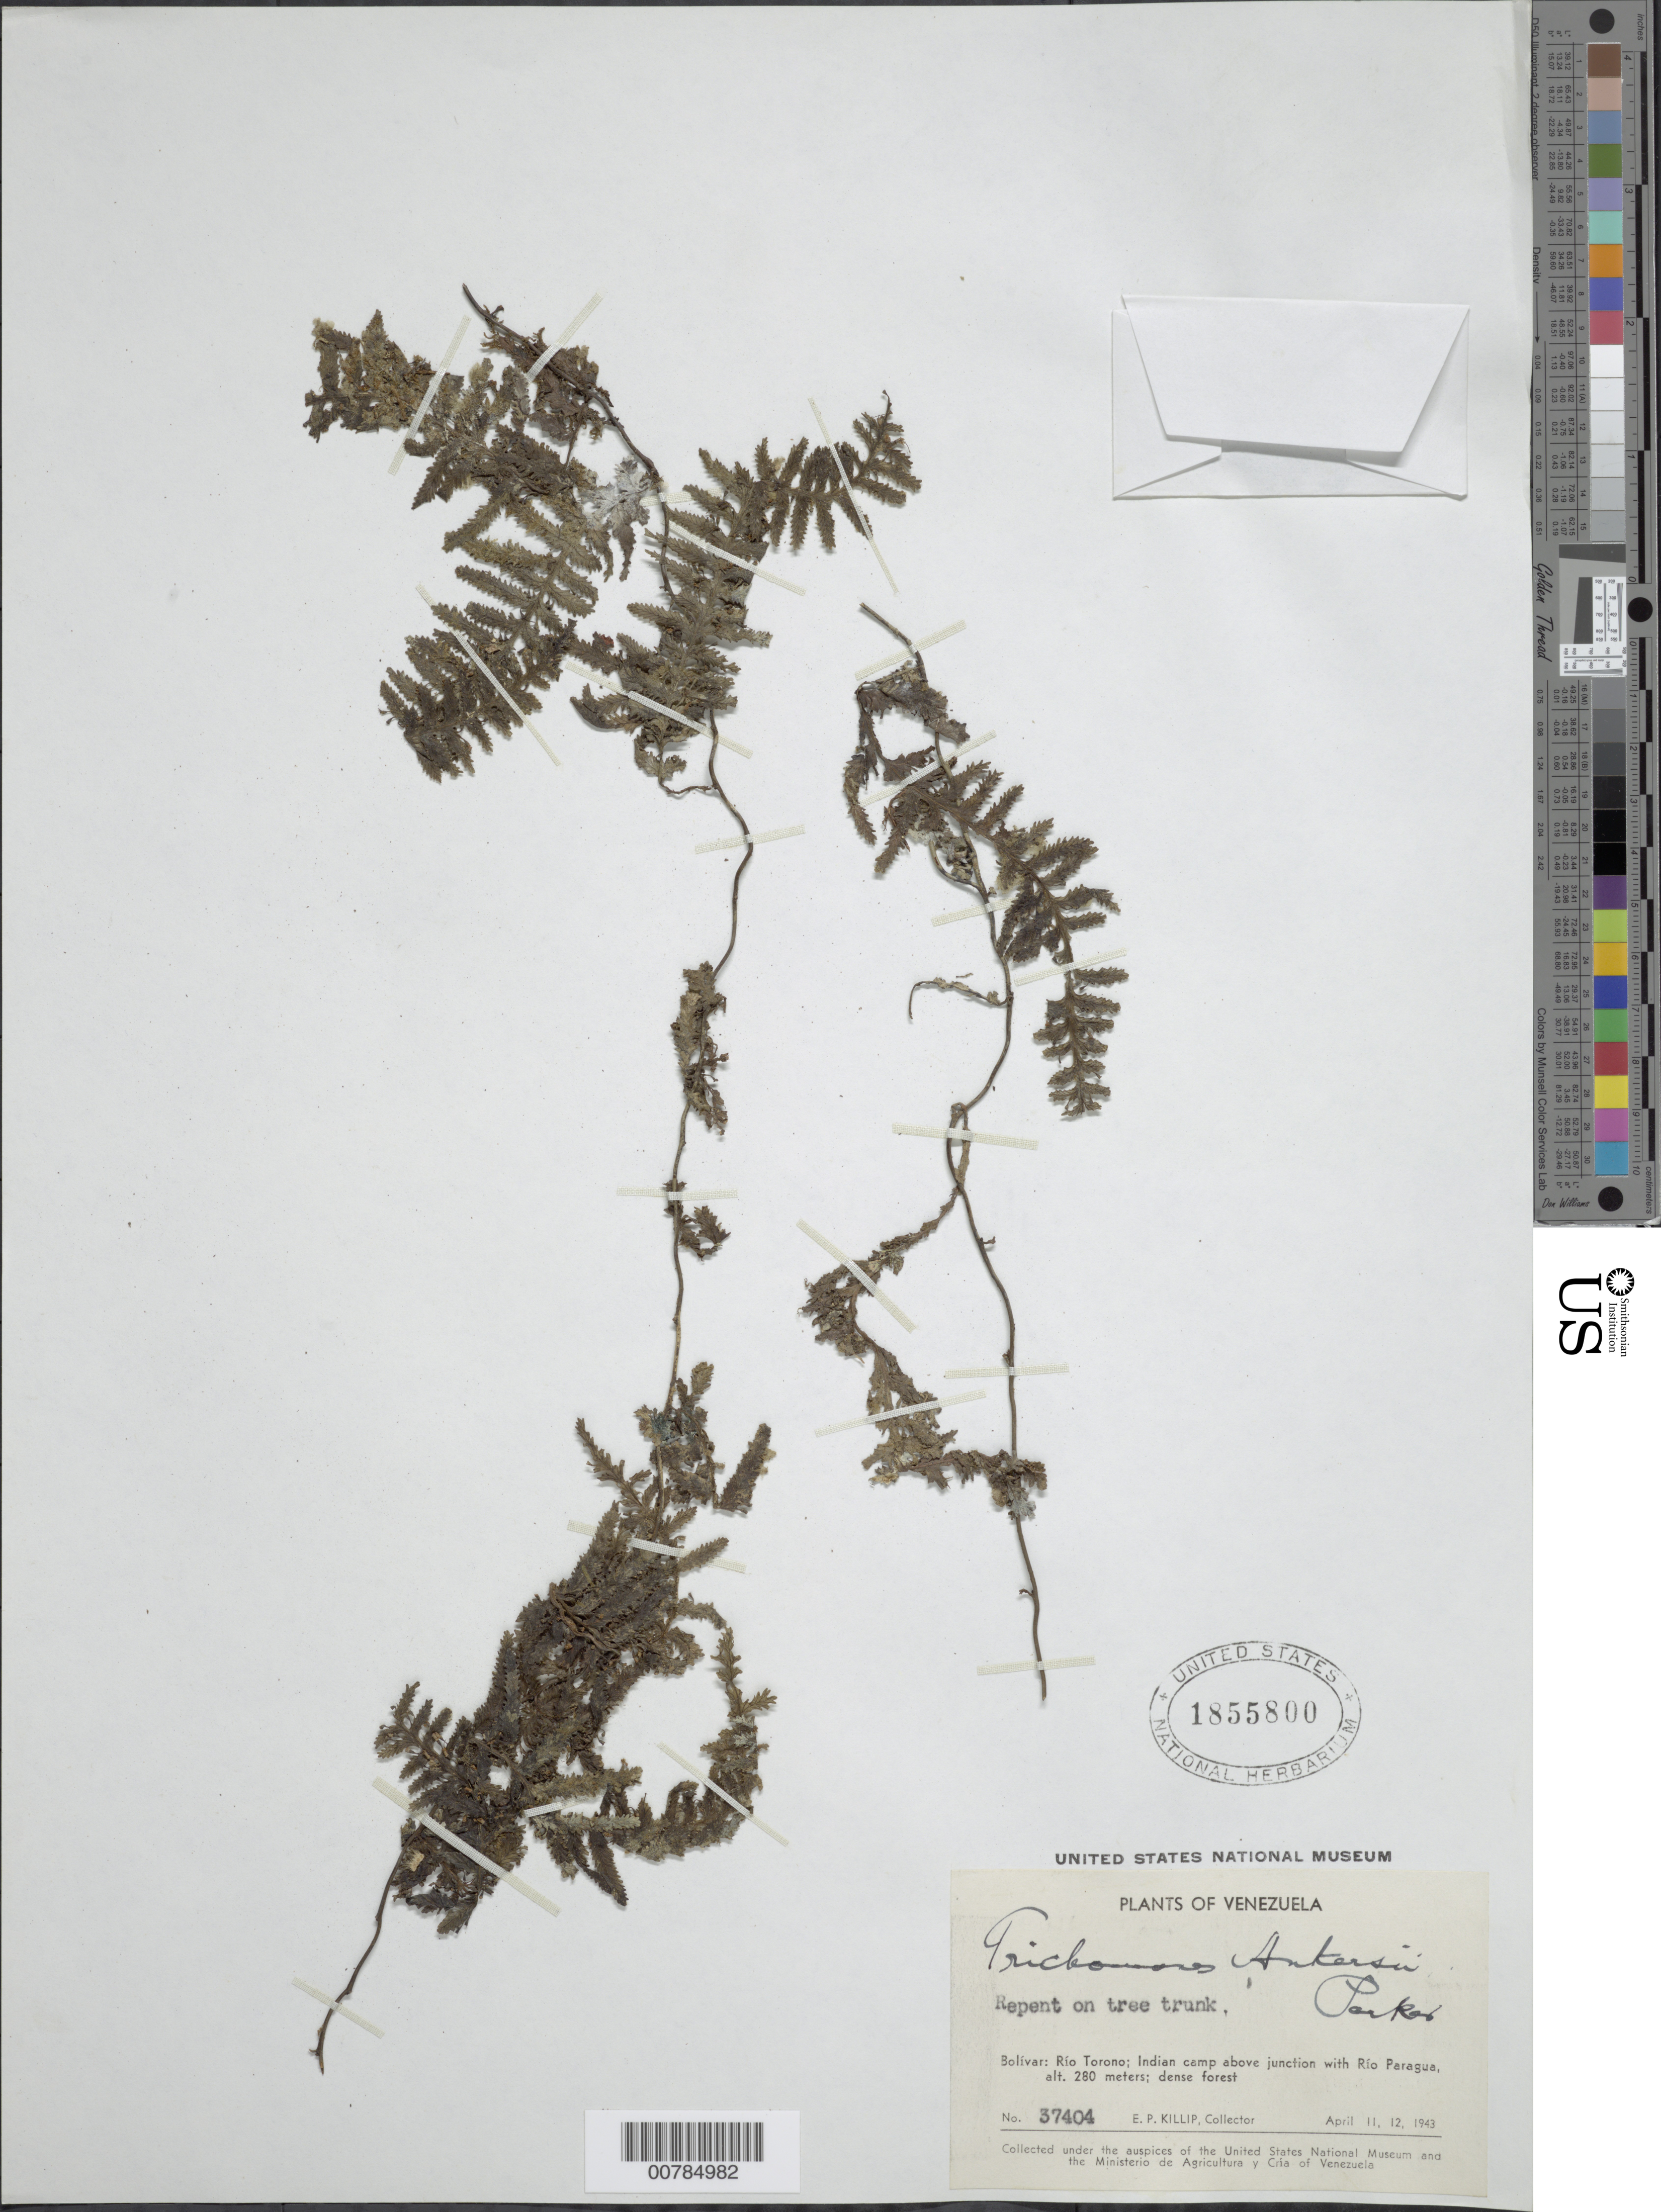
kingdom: Plantae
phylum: Tracheophyta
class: Polypodiopsida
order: Hymenophyllales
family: Hymenophyllaceae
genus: Trichomanes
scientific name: Trichomanes ankersii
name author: C. Parker ex Hook. & Grev.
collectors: E. P. Killip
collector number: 37404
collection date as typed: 11-Apr-43 to 12-Apr-43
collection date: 1943-04-11/1943-04-12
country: Venezuela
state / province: Bolívar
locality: Río Torono, Indian camp above junction with Río Paragua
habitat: Dense forest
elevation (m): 280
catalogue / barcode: US 1855800